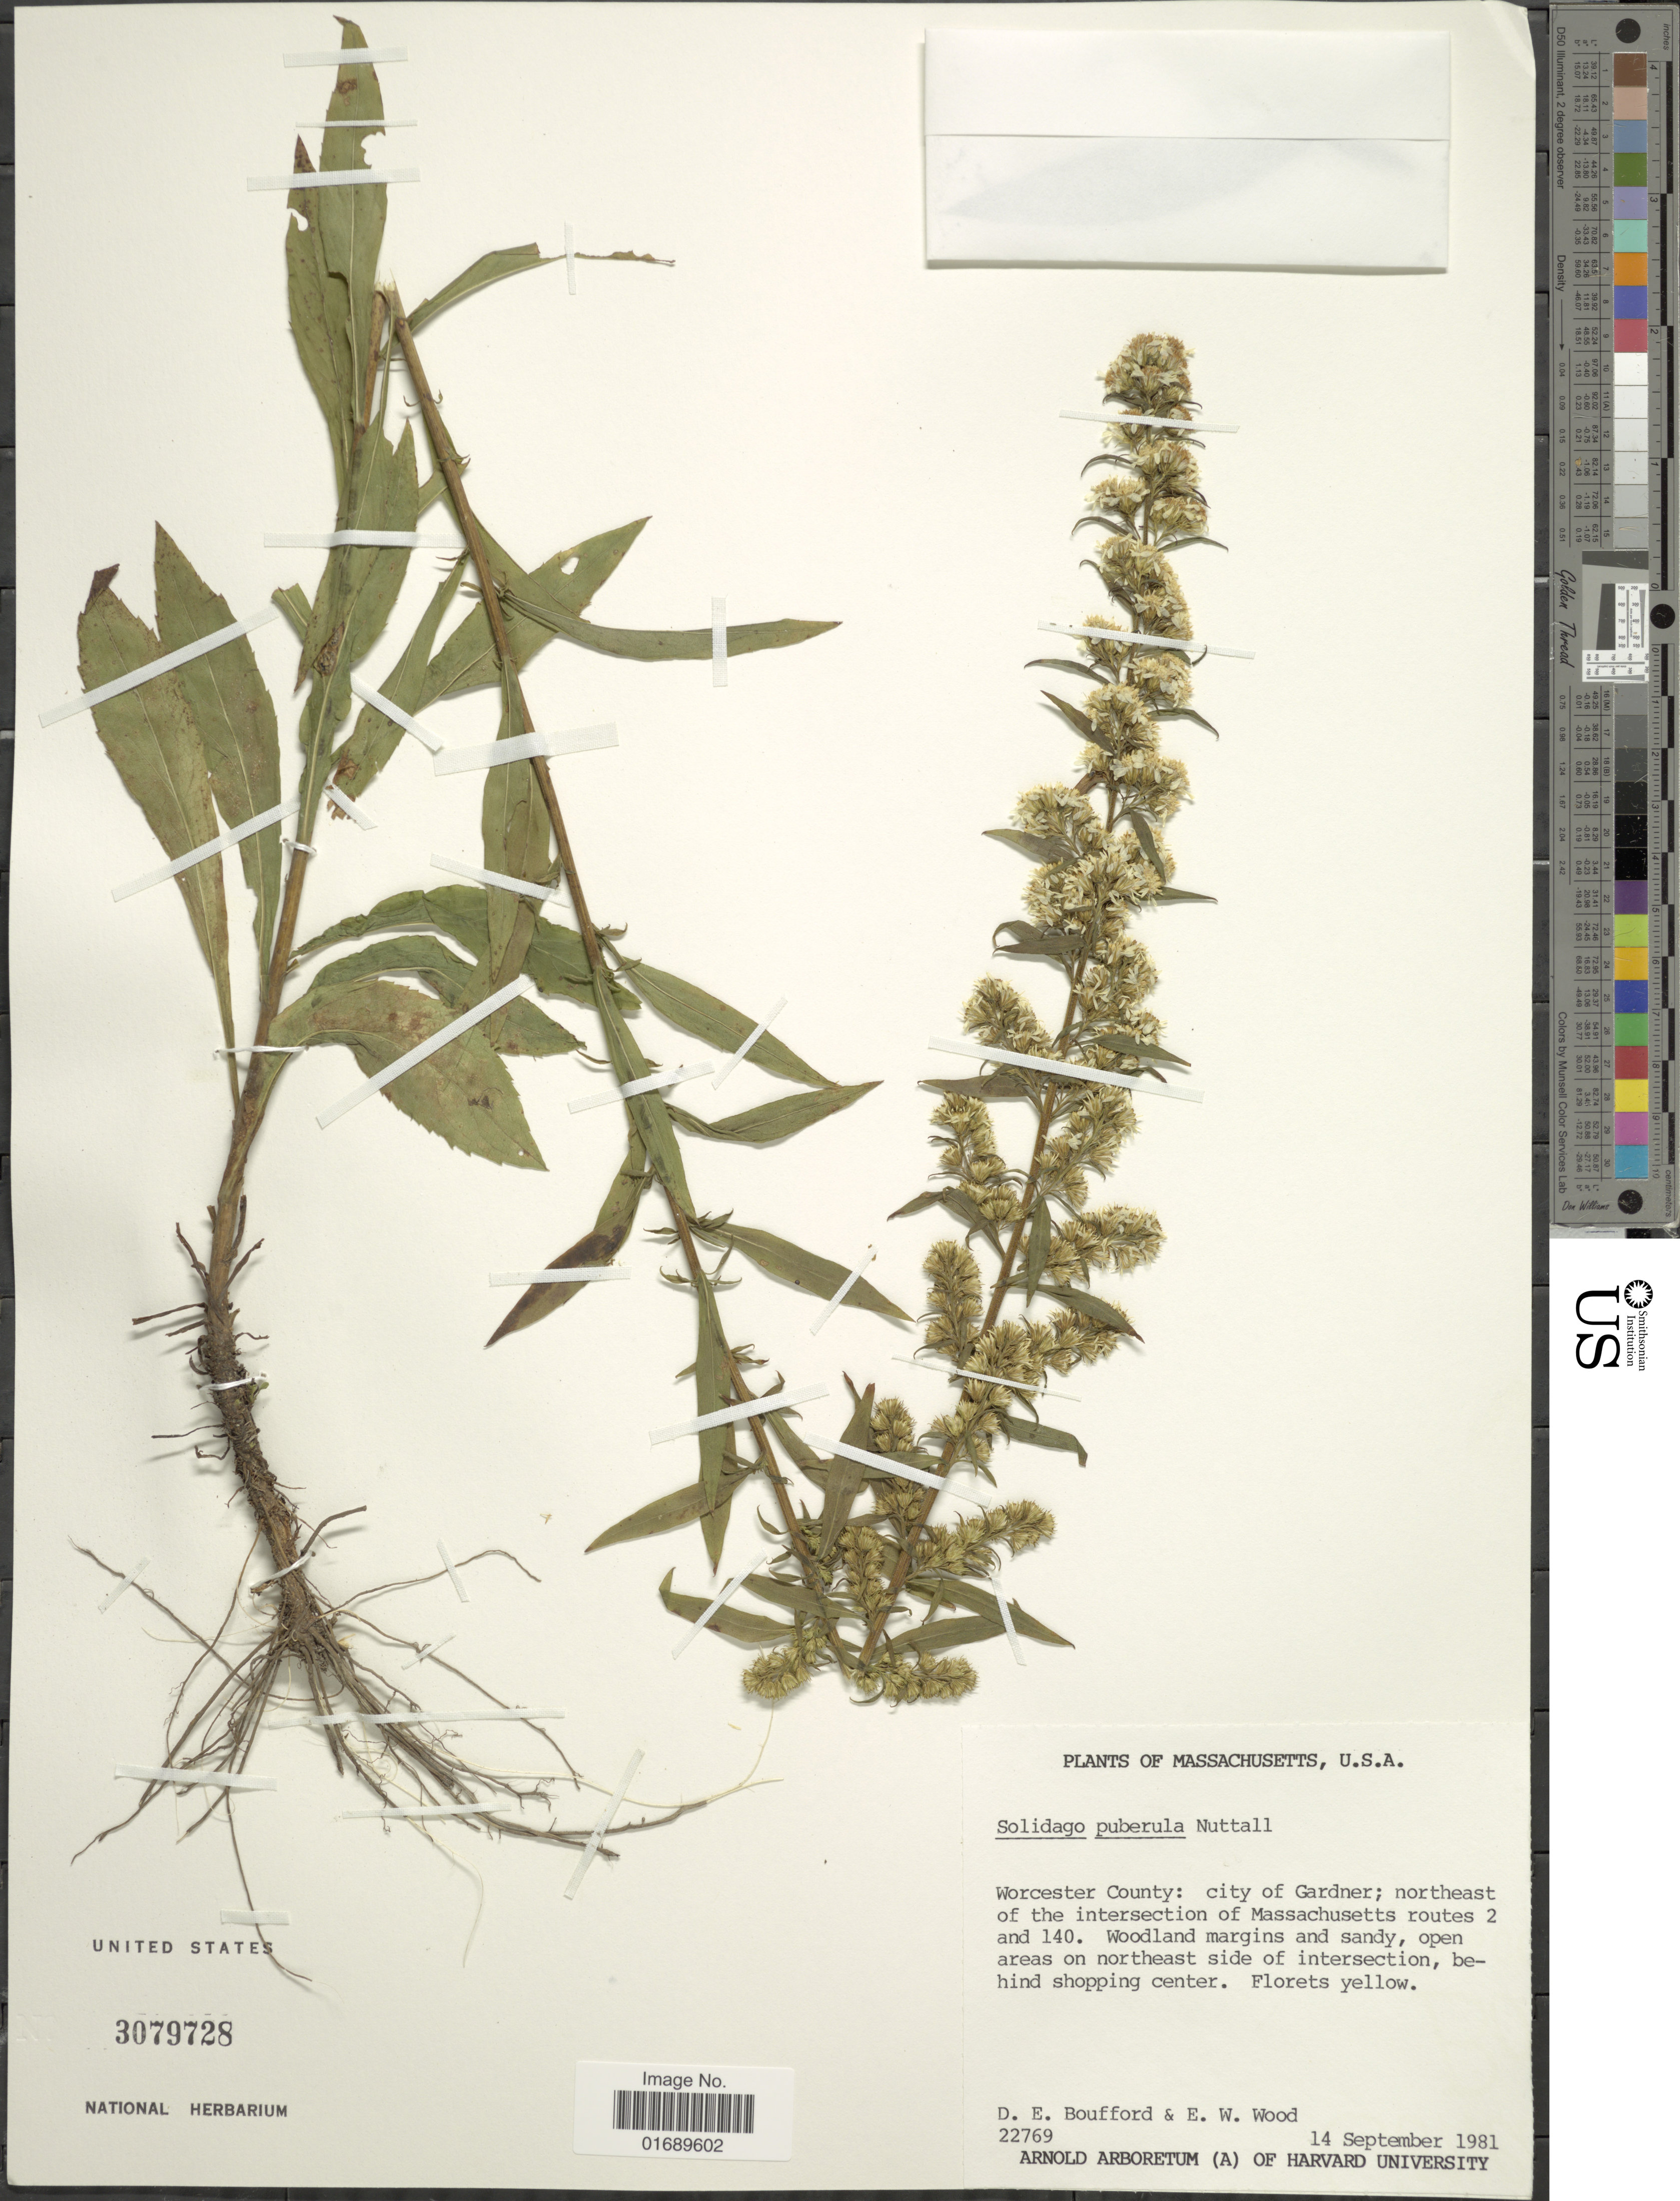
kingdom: Plantae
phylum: Tracheophyta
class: Magnoliopsida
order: Asterales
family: Asteraceae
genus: Solidago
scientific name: Solidago puberula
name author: Nutt.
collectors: D. E. Boufford & E. Wood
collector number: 22769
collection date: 1981-09-14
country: United States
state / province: Massachusetts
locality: Worcester County: city of Garnder; northeast of the intersection of Massachusetts routes 2 and 140. Woodland margins and sandy, open areas on northeast side of intersection, behind shopping center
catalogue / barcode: US 3079728